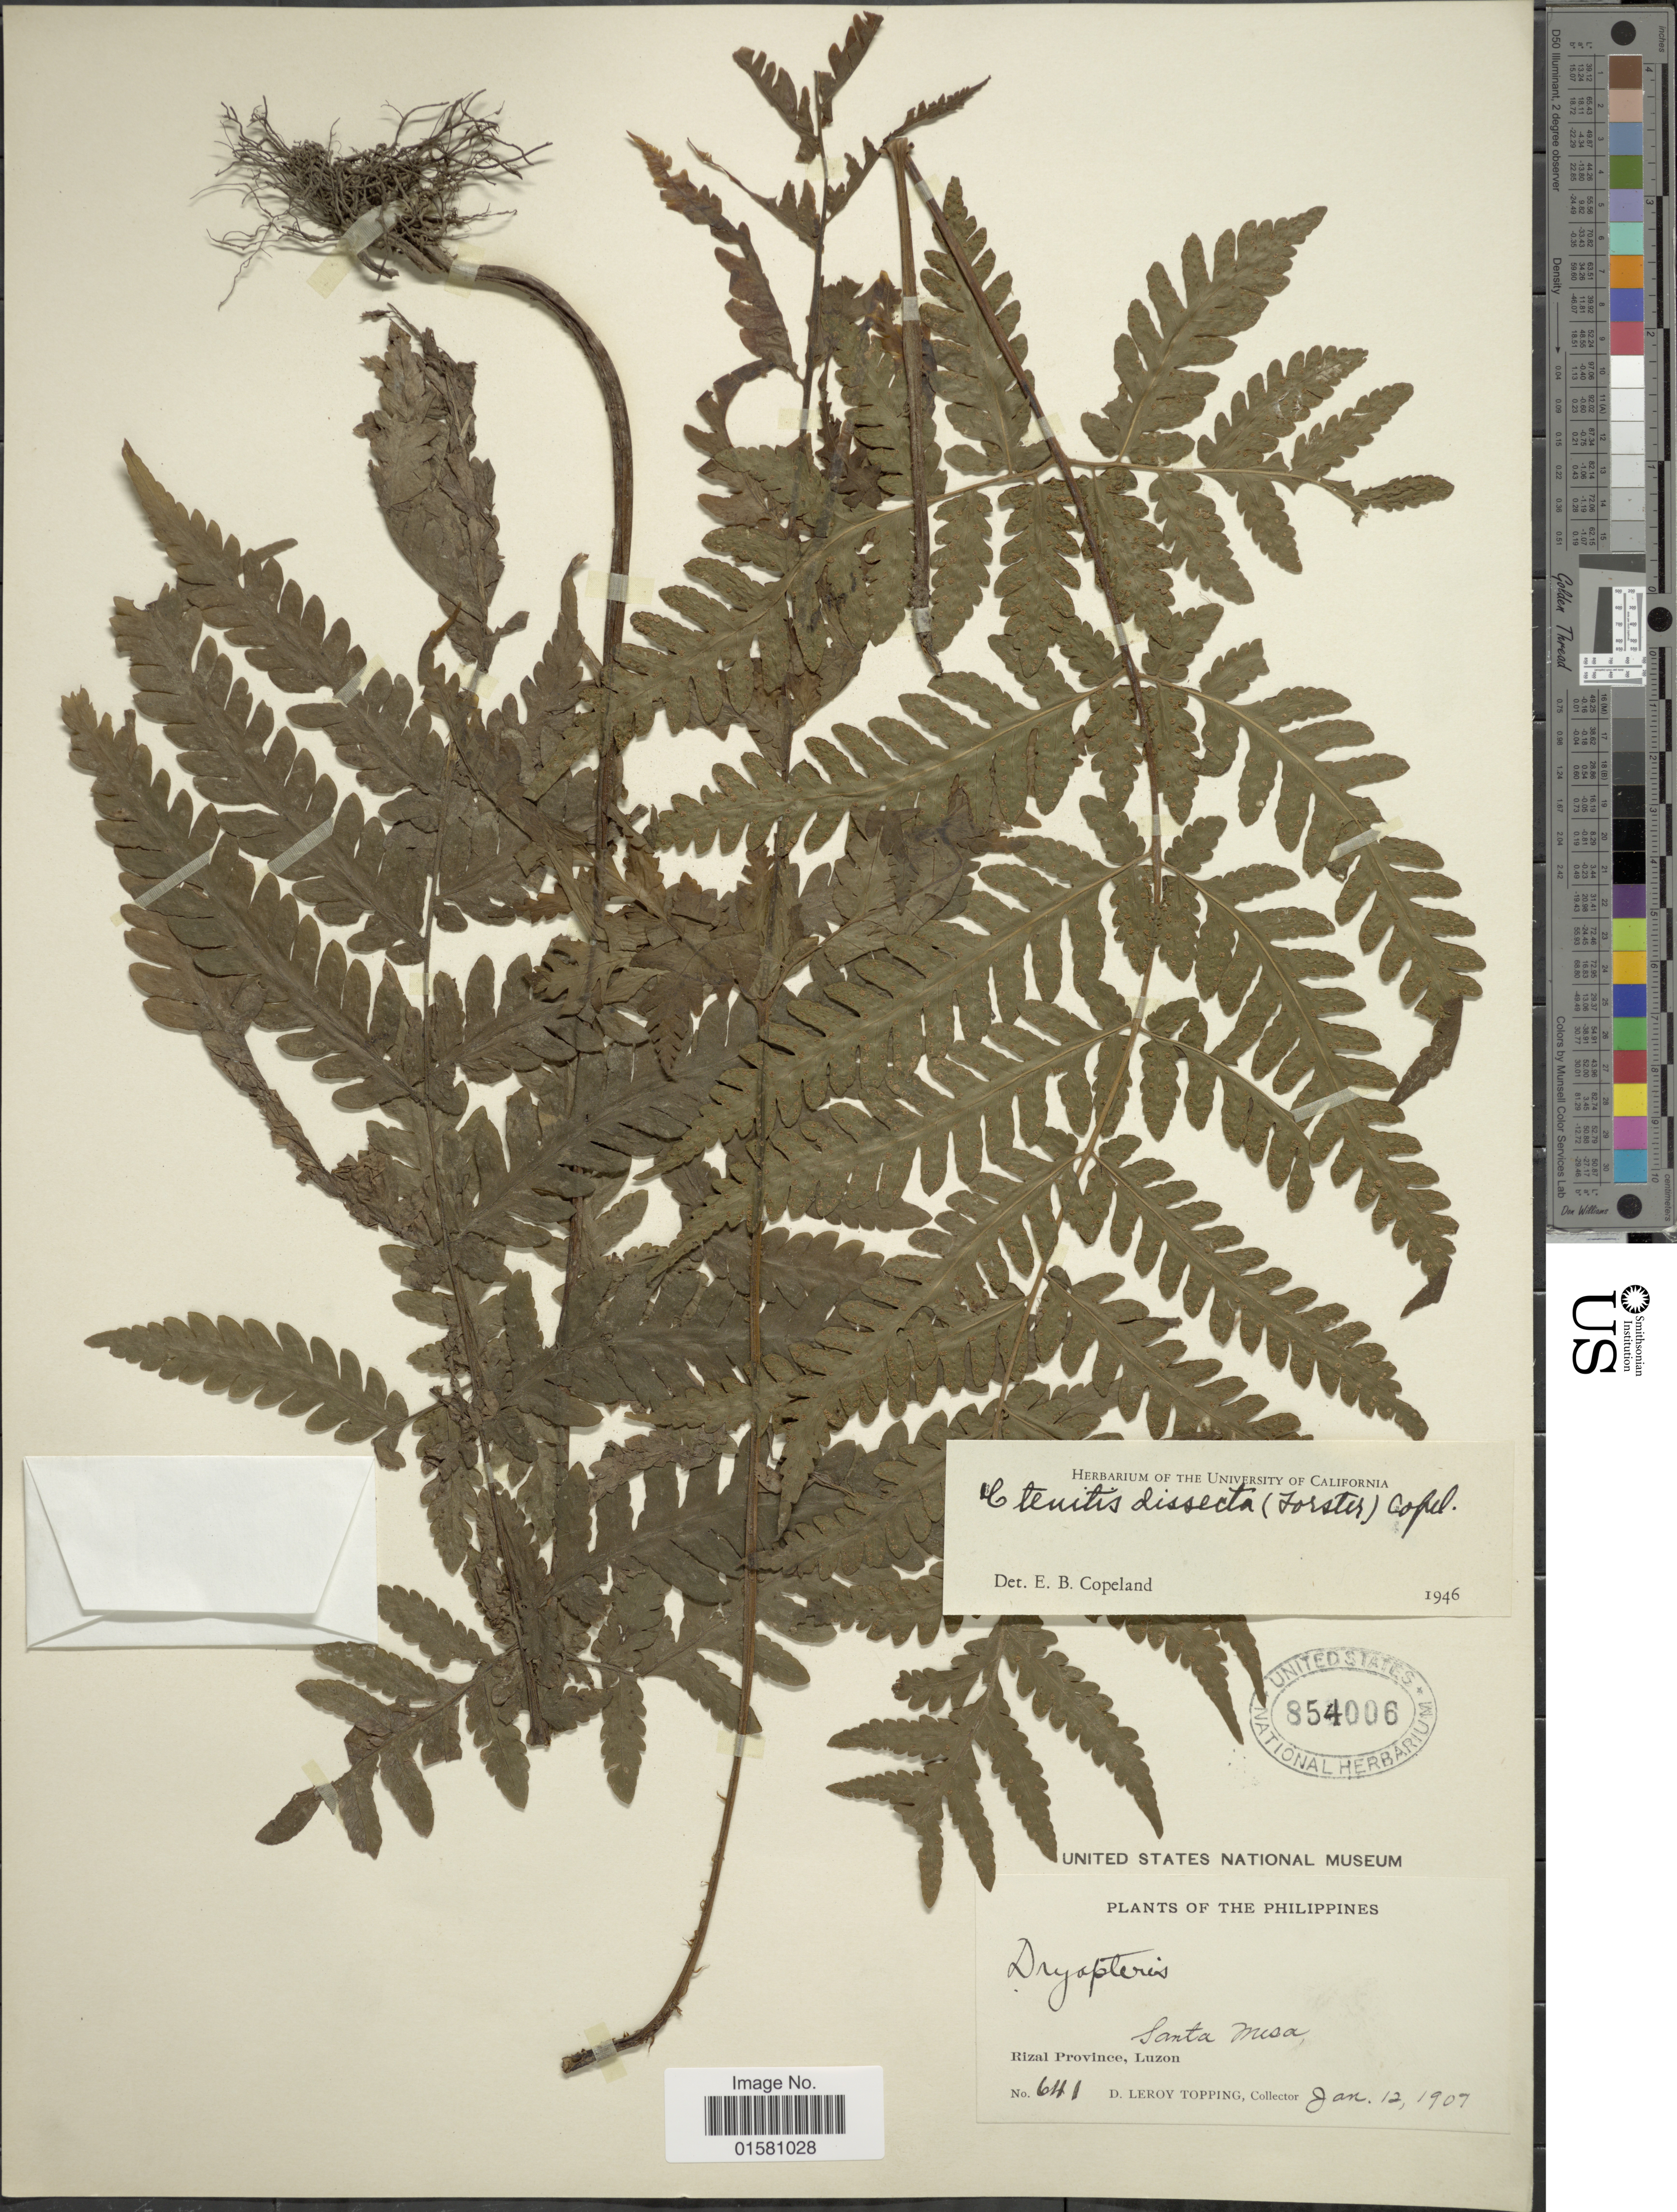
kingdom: Plantae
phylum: Tracheophyta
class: Polypodiopsida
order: Polypodiales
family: Tectariaceae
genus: Tectaria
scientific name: Tectaria dissecta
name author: (G. Forst.) Lellinger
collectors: D. L. Topping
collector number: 641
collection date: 1907-01-12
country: Philippines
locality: Santa Mesa, Rizal Province, Luzon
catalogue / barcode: US 854006